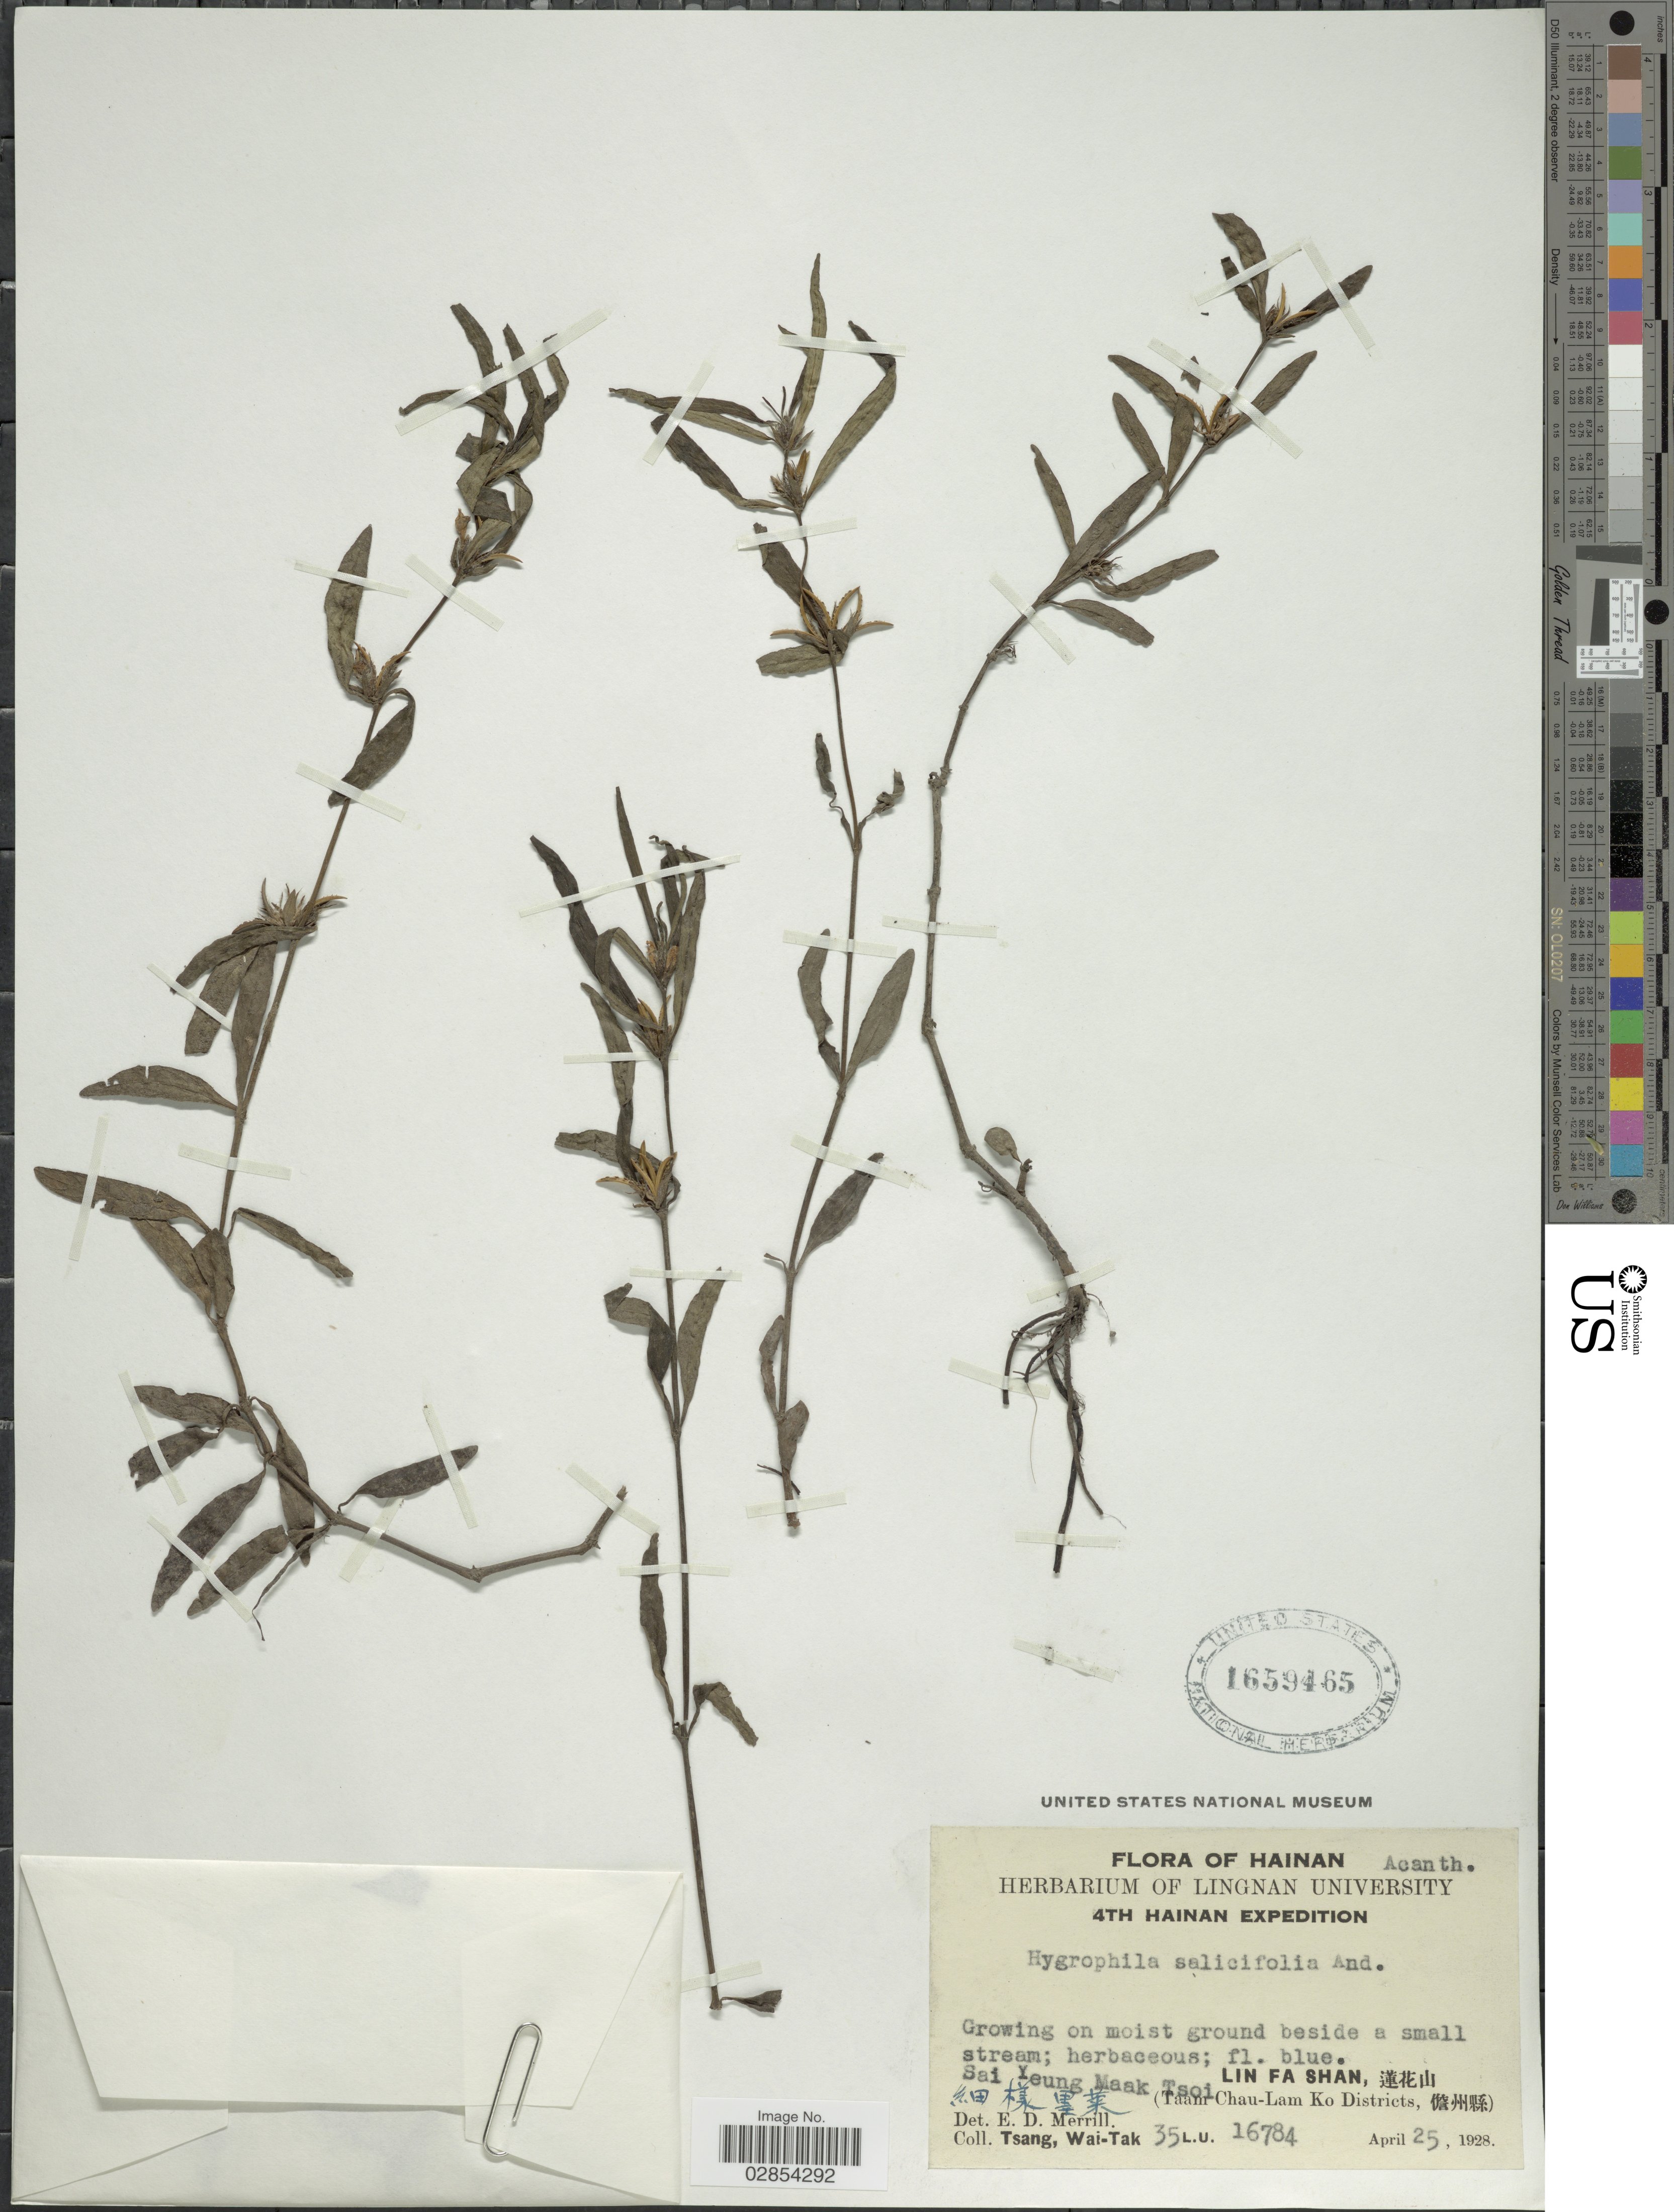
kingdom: Plantae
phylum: Tracheophyta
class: Magnoliopsida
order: Lamiales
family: Acanthaceae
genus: Hygrophila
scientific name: Hygrophila angustifolia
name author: R. Br.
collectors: W. T. Tsang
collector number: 35L.U.16784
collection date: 1928-04-25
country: China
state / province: Hainan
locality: Lin Fa Shan, Taam-Chau-Lam Ko Districts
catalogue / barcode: US 1659465